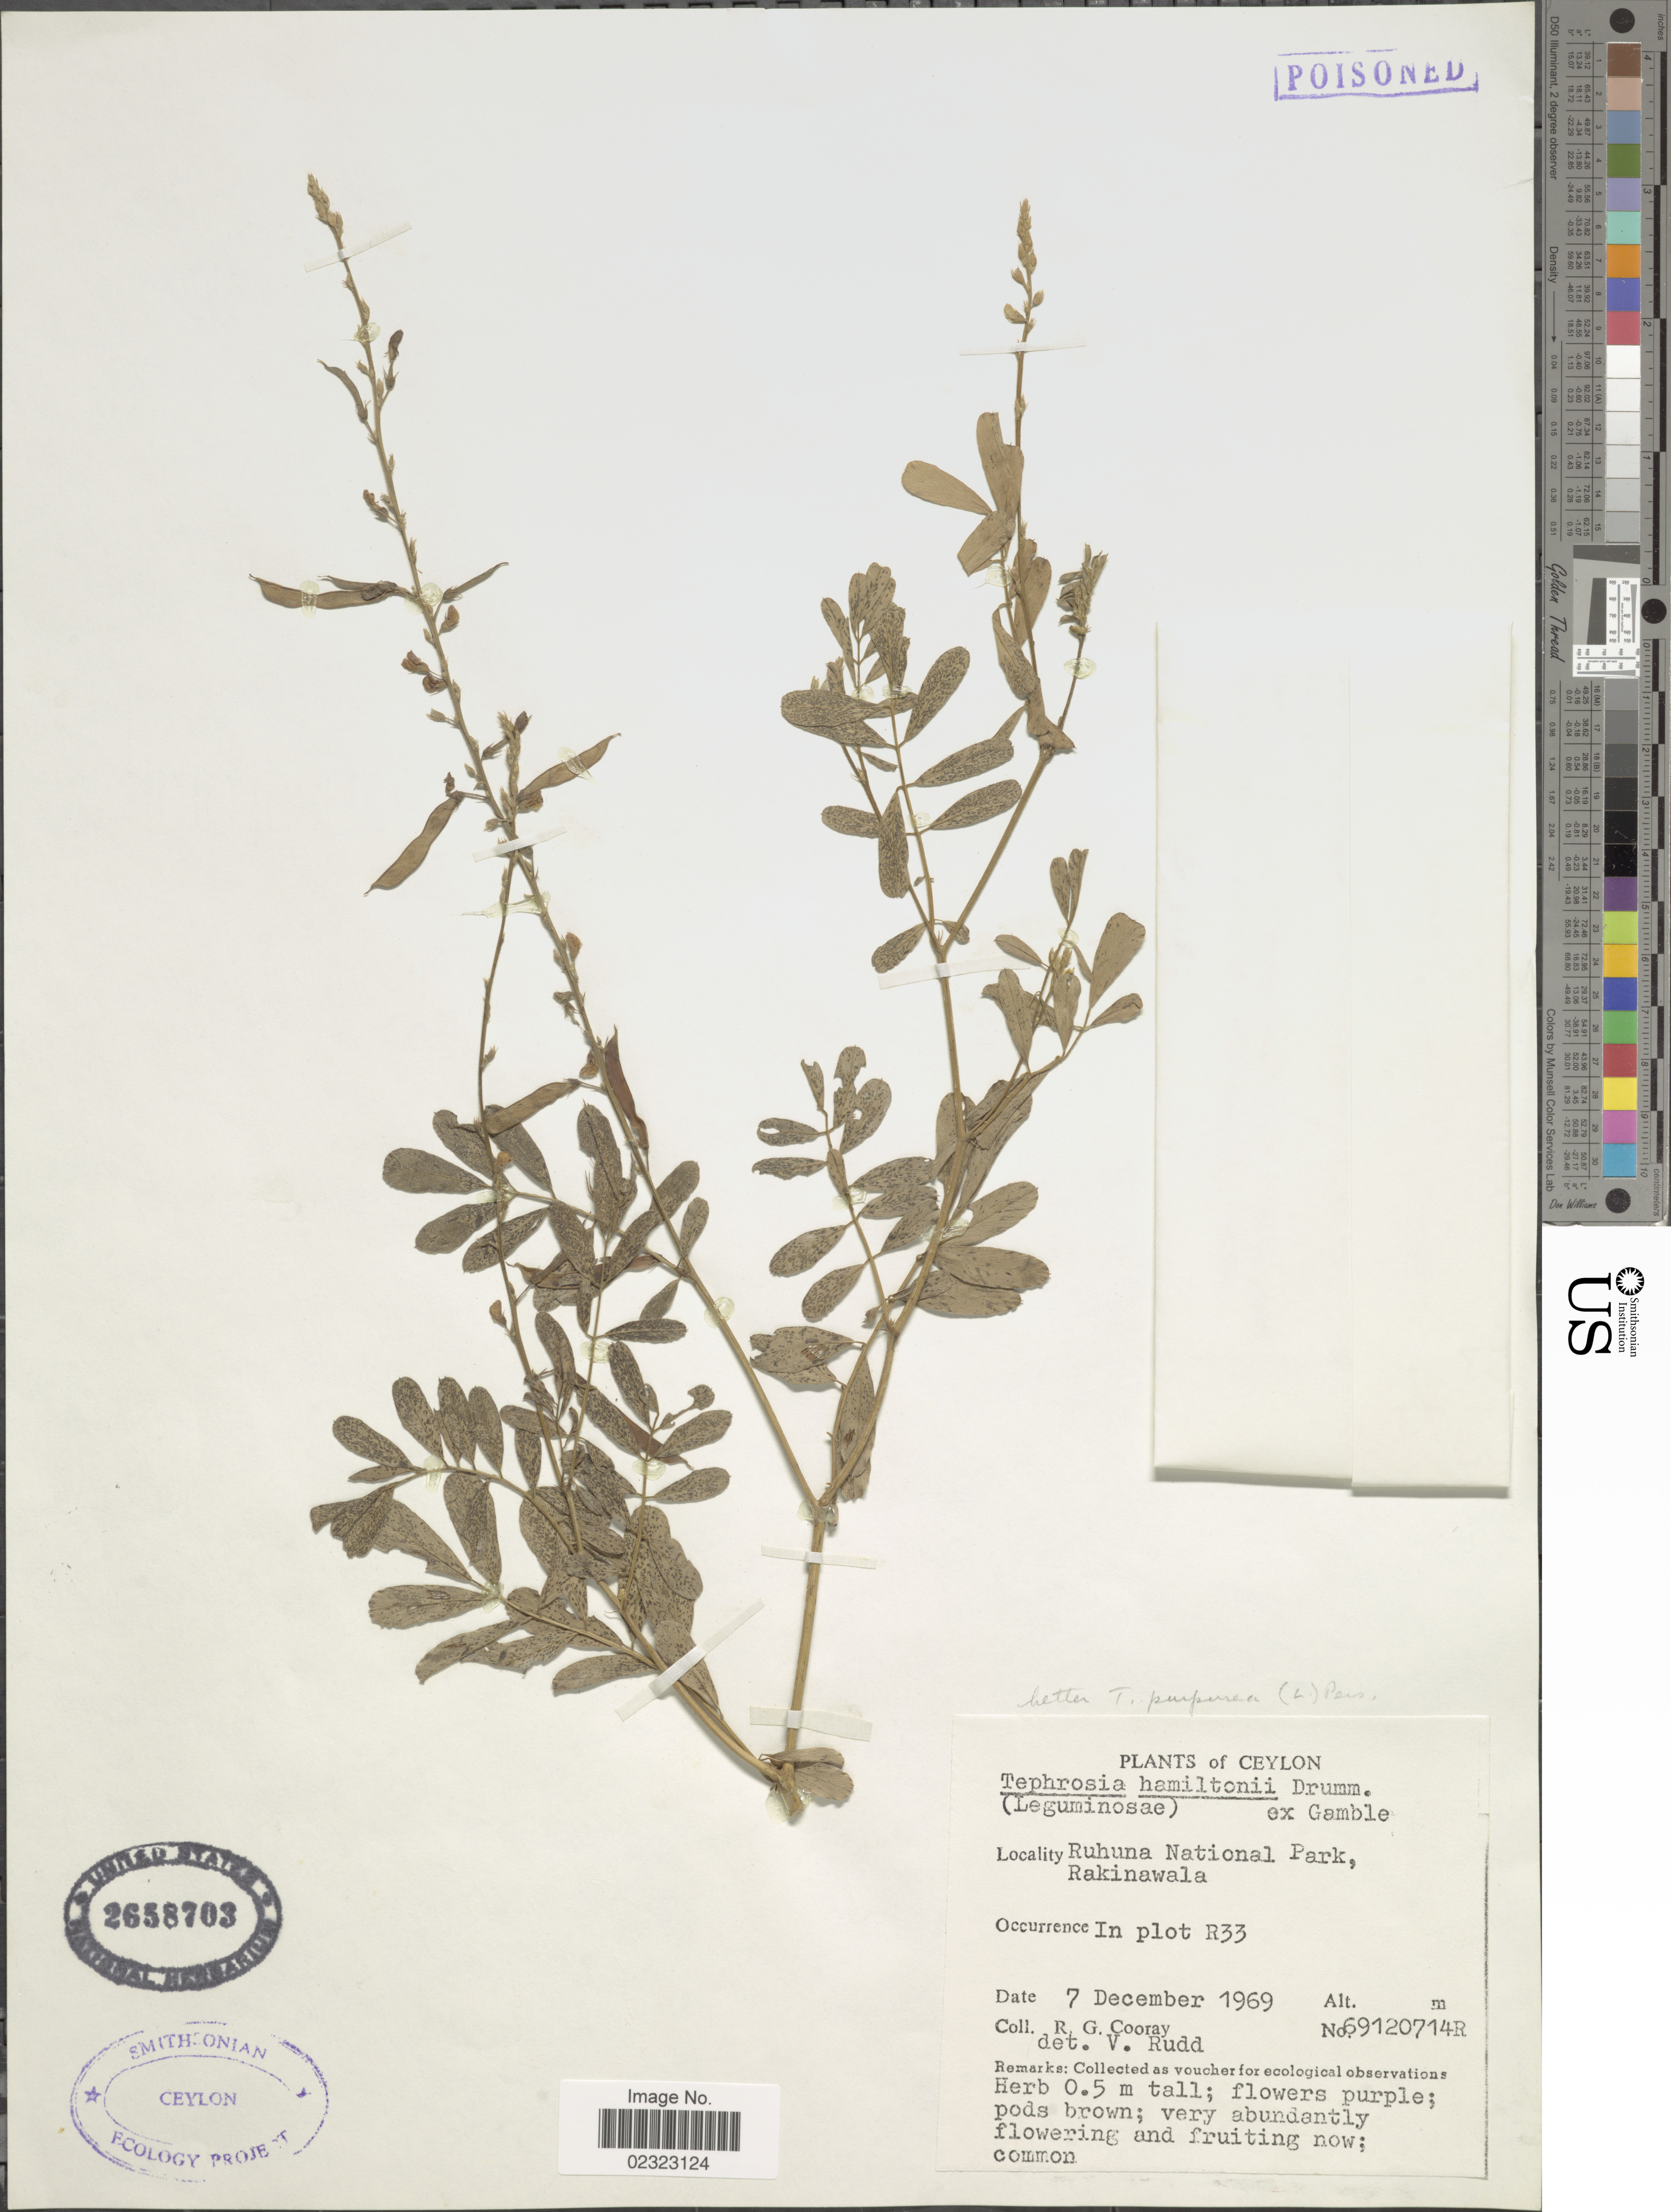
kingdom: Plantae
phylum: Tracheophyta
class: Magnoliopsida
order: Fabales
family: Fabaceae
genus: Tephrosia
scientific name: Tephrosia purpurea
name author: (L.) Pers.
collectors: R. Cooray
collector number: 69120714R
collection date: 1969-12-07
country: Sri Lanka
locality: Ceylon. Ruhuna National Park, Rakinawala. In plot R33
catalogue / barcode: US 2658703